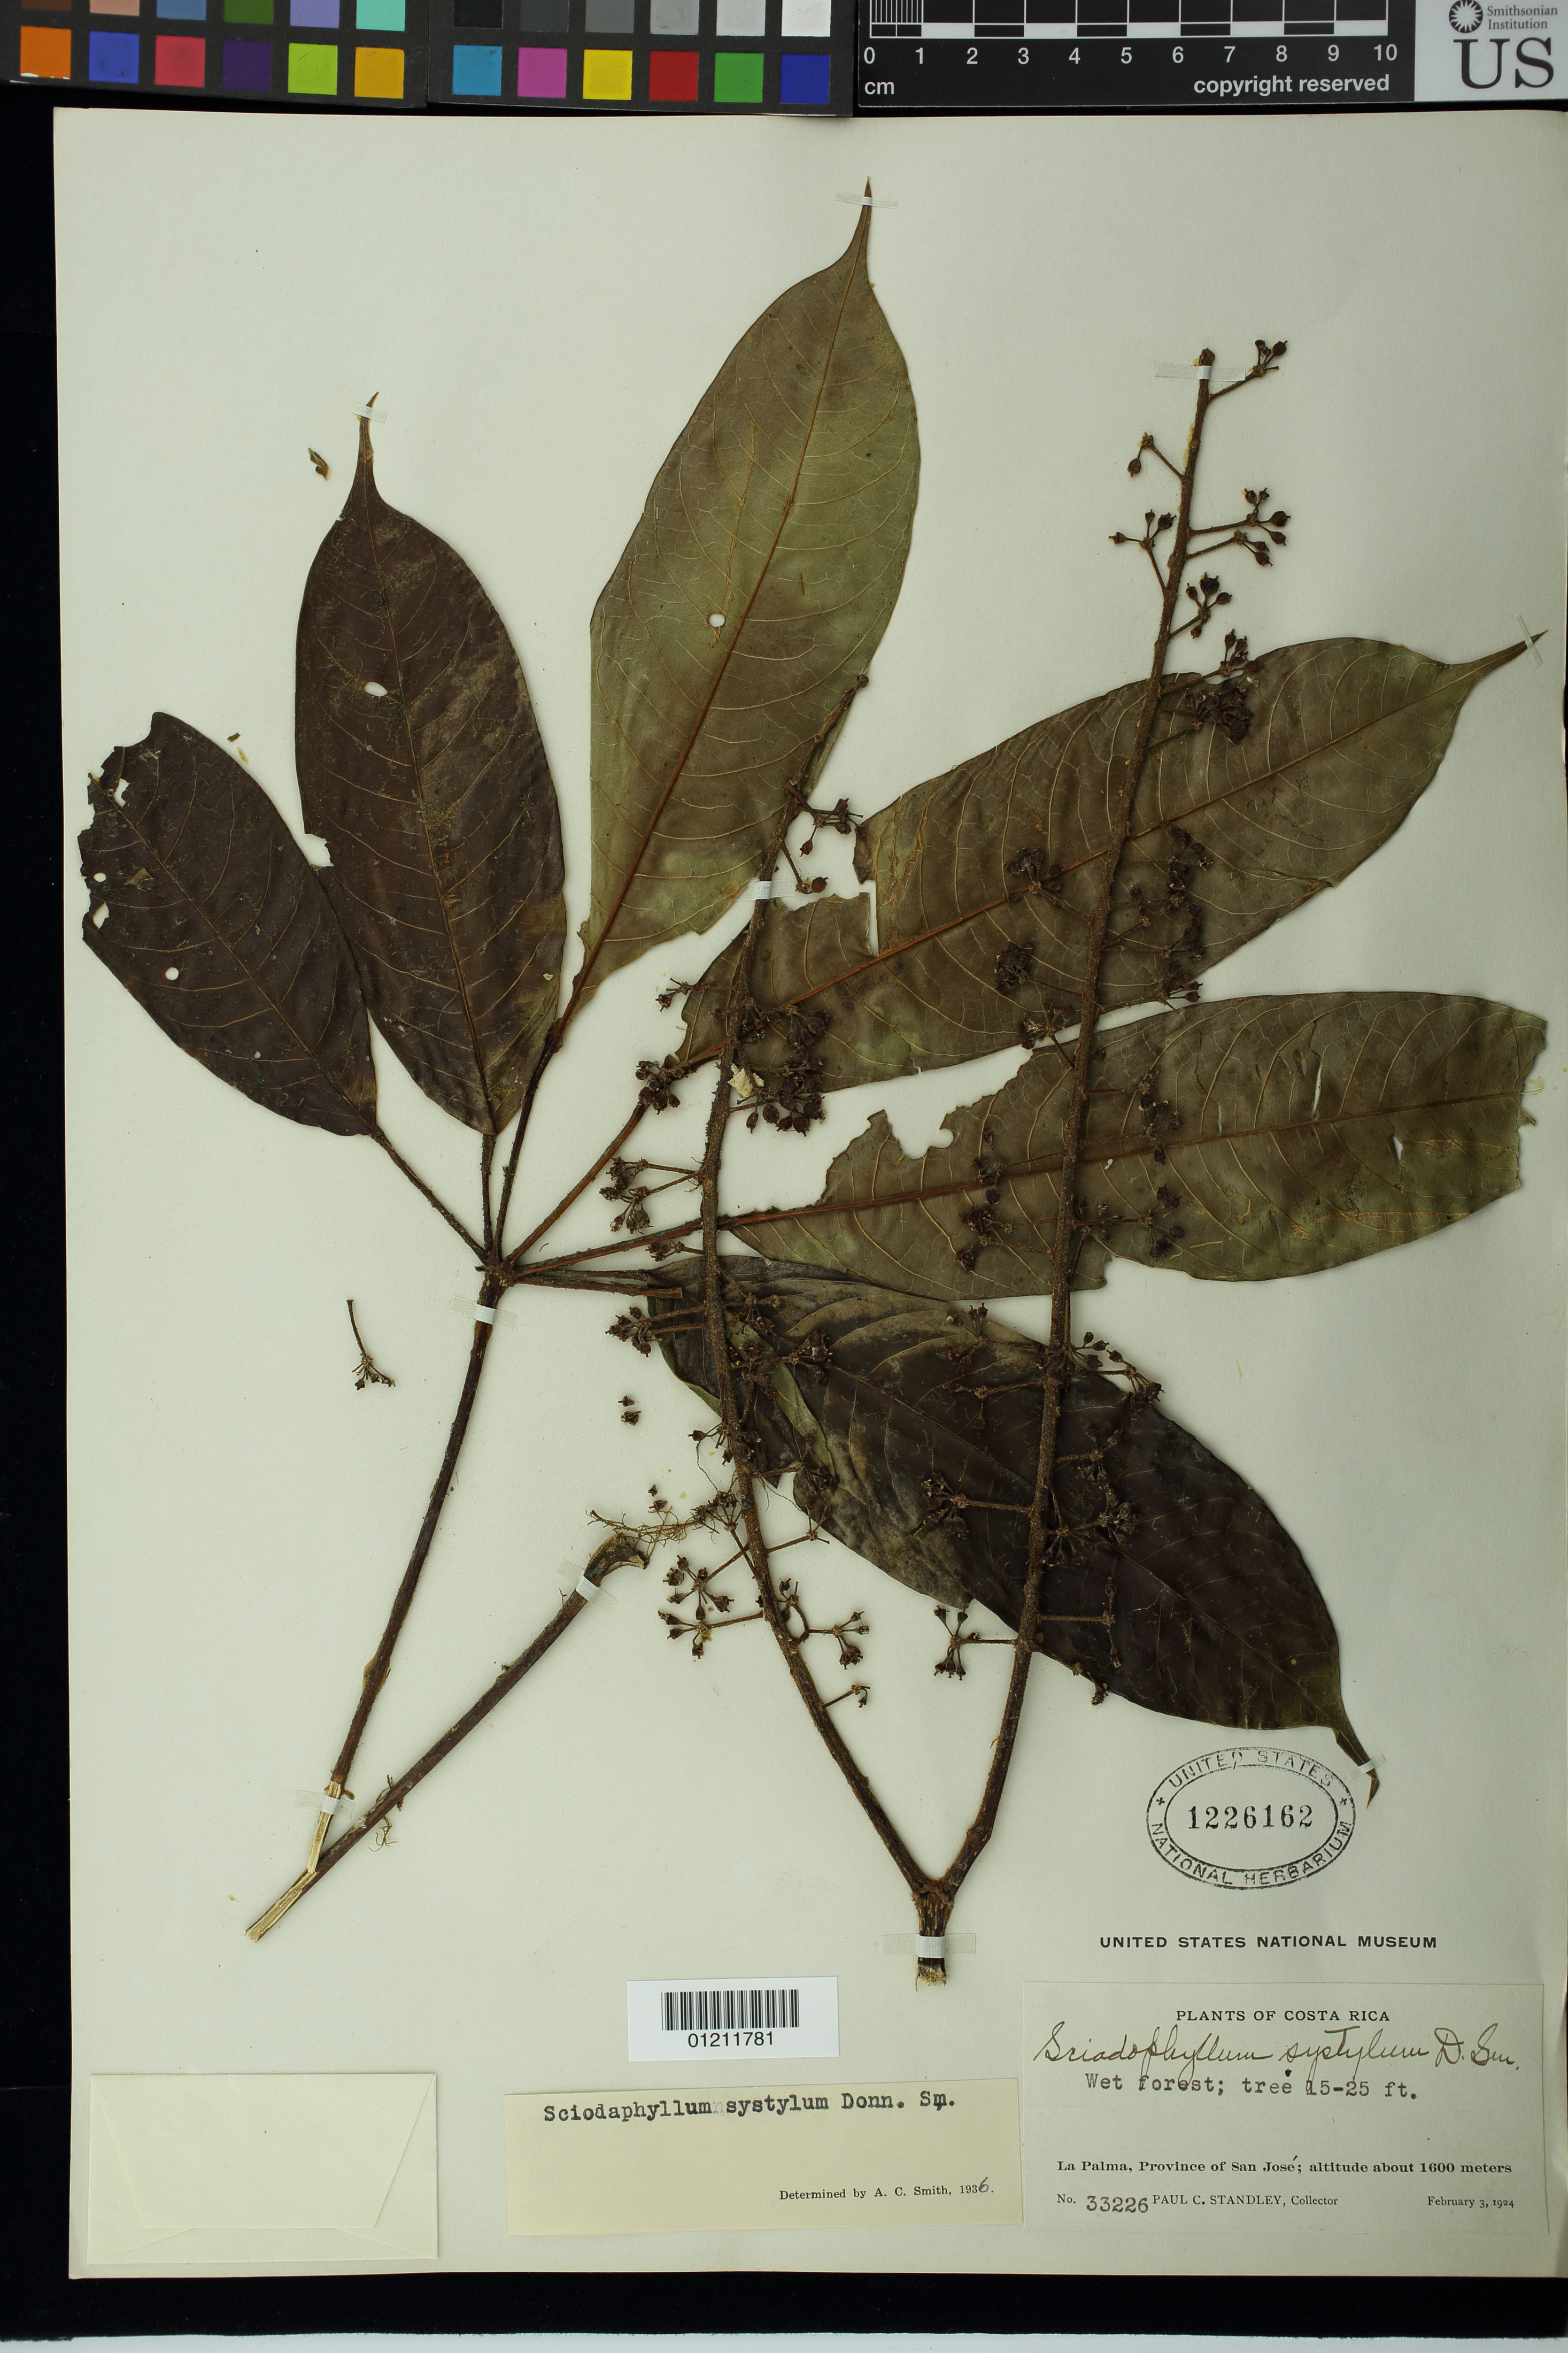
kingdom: Plantae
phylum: Tracheophyta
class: Magnoliopsida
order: Apiales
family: Araliaceae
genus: Schefflera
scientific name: Schefflera systyla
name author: (Donn. Sm.) R. Vig.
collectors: P. C. Standley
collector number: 33226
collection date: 1924-02-03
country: Costa Rica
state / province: San José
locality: La Palma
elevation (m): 1600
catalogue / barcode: US 1226162